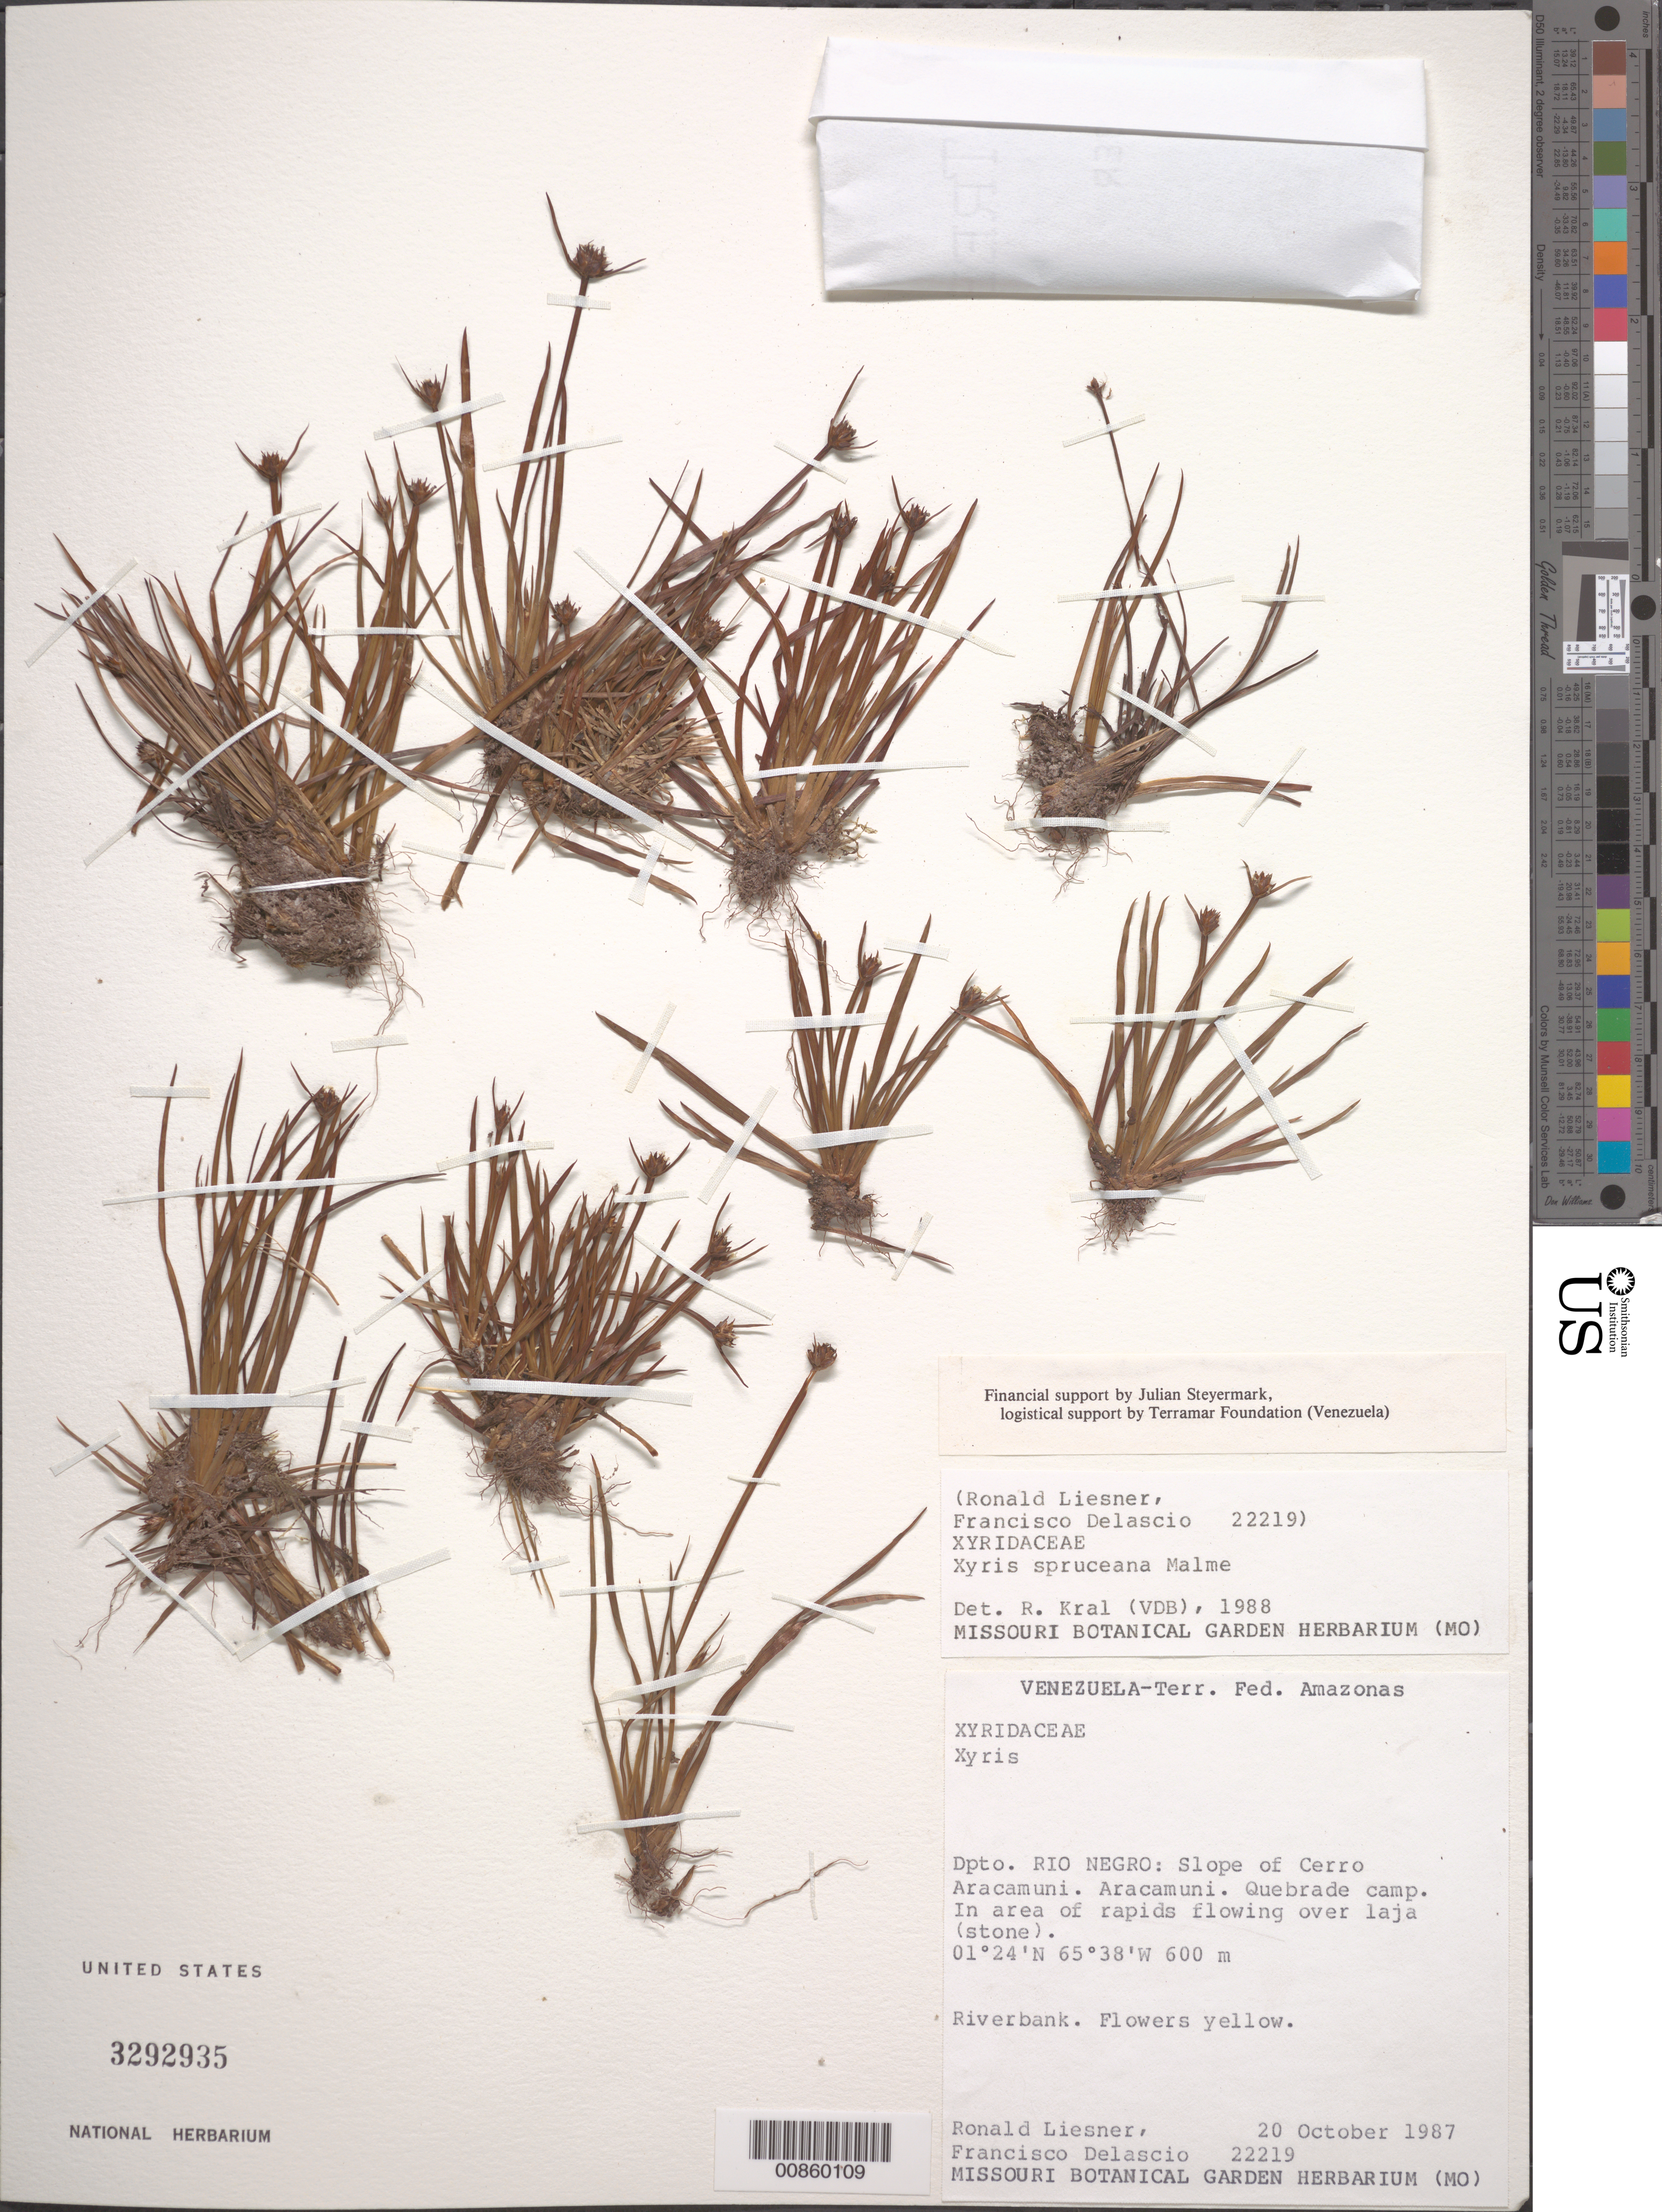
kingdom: Plantae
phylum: Tracheophyta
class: Liliopsida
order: Poales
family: Xyridaceae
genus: Xyris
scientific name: Xyris spruceana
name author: Malme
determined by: Kral, Robert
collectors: R. L. Liesner & F. Delascio C.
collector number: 22219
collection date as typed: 20-Oct-87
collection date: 1987-10-20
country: Venezuela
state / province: Amazonas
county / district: Río Negro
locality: Cerro Aracamuni, slope, Quebrada camp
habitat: In area of rapids flowing over laja (stone); on riverbank.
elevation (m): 600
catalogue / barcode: US 3292935